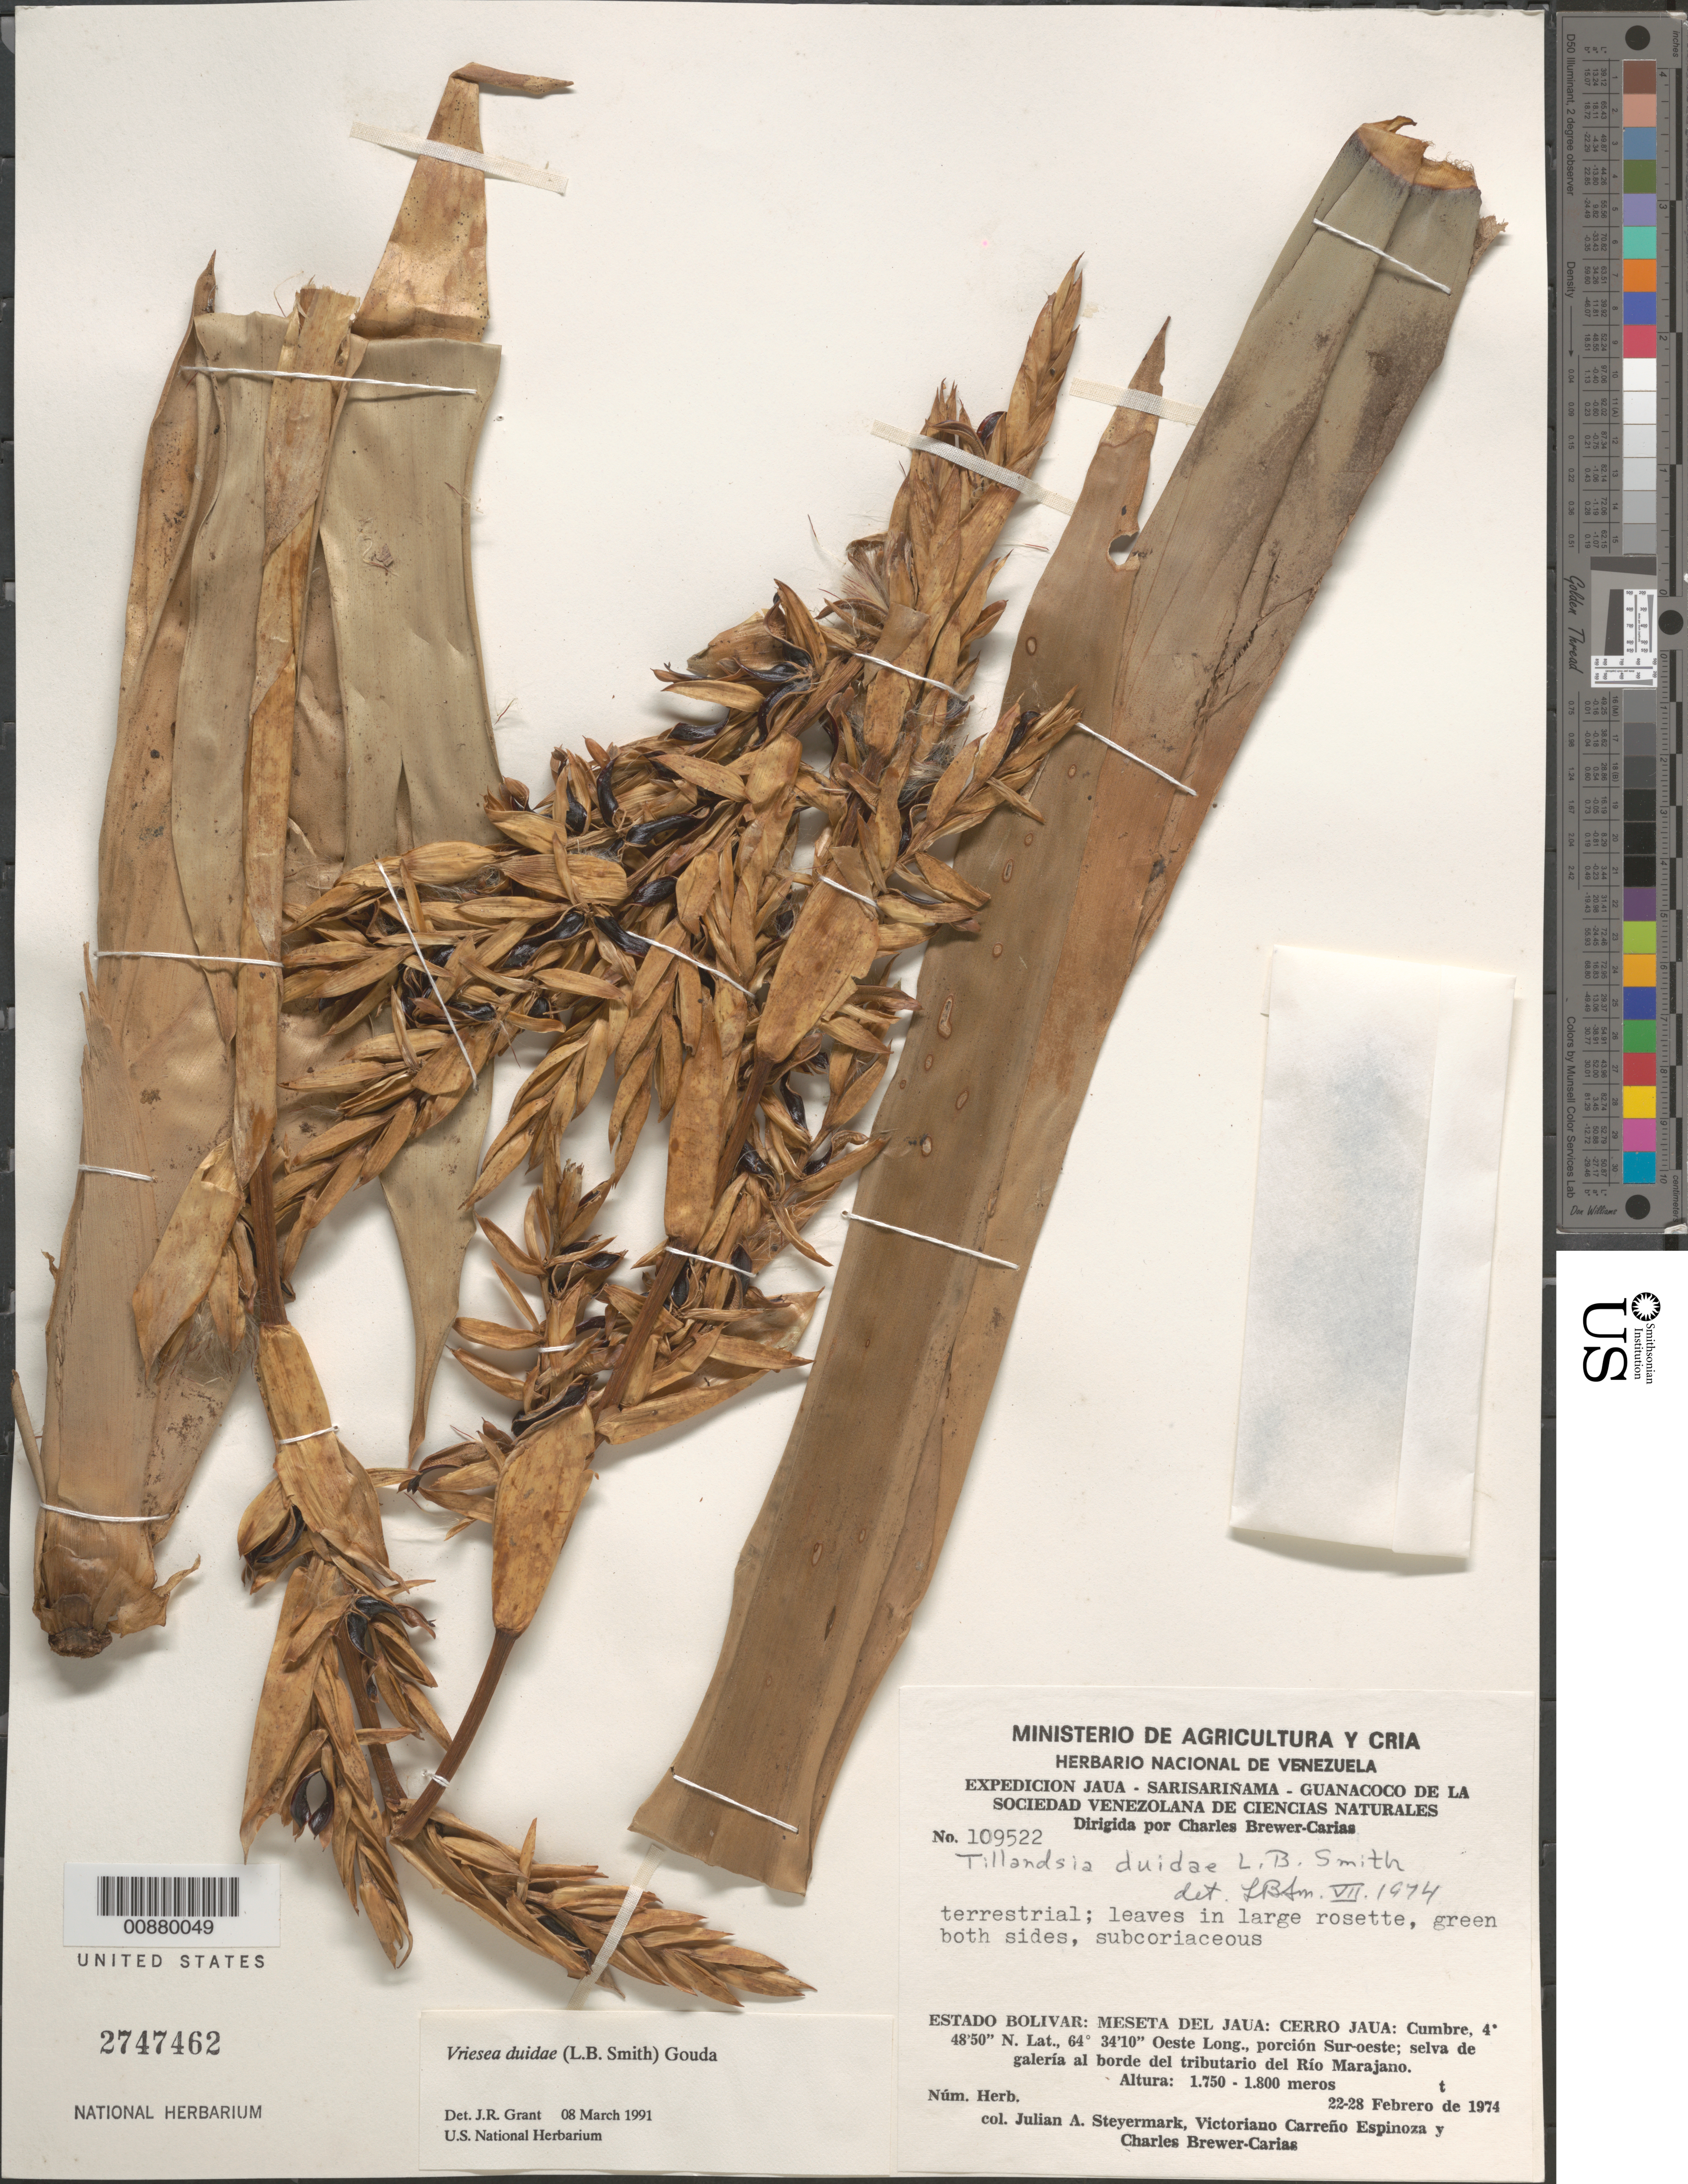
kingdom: Plantae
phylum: Tracheophyta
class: Liliopsida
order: Poales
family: Bromeliaceae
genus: Vriesea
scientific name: Vriesea duidae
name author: (L.B. Sm.) Gouda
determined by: Grant, J. R., (SWITZERLAND)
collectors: J. Steyermark, V. Carreño E. & C. Brewer-Carias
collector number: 109522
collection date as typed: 22-Feb-74 to 28-Feb-74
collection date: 1974-02-22/1974-02-28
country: Venezuela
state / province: Bolívar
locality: Meseta del Jaua: Cerro Jaua, al borde del tributarío del Río Marajano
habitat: Selva de galeria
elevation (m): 1750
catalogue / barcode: US 2747462